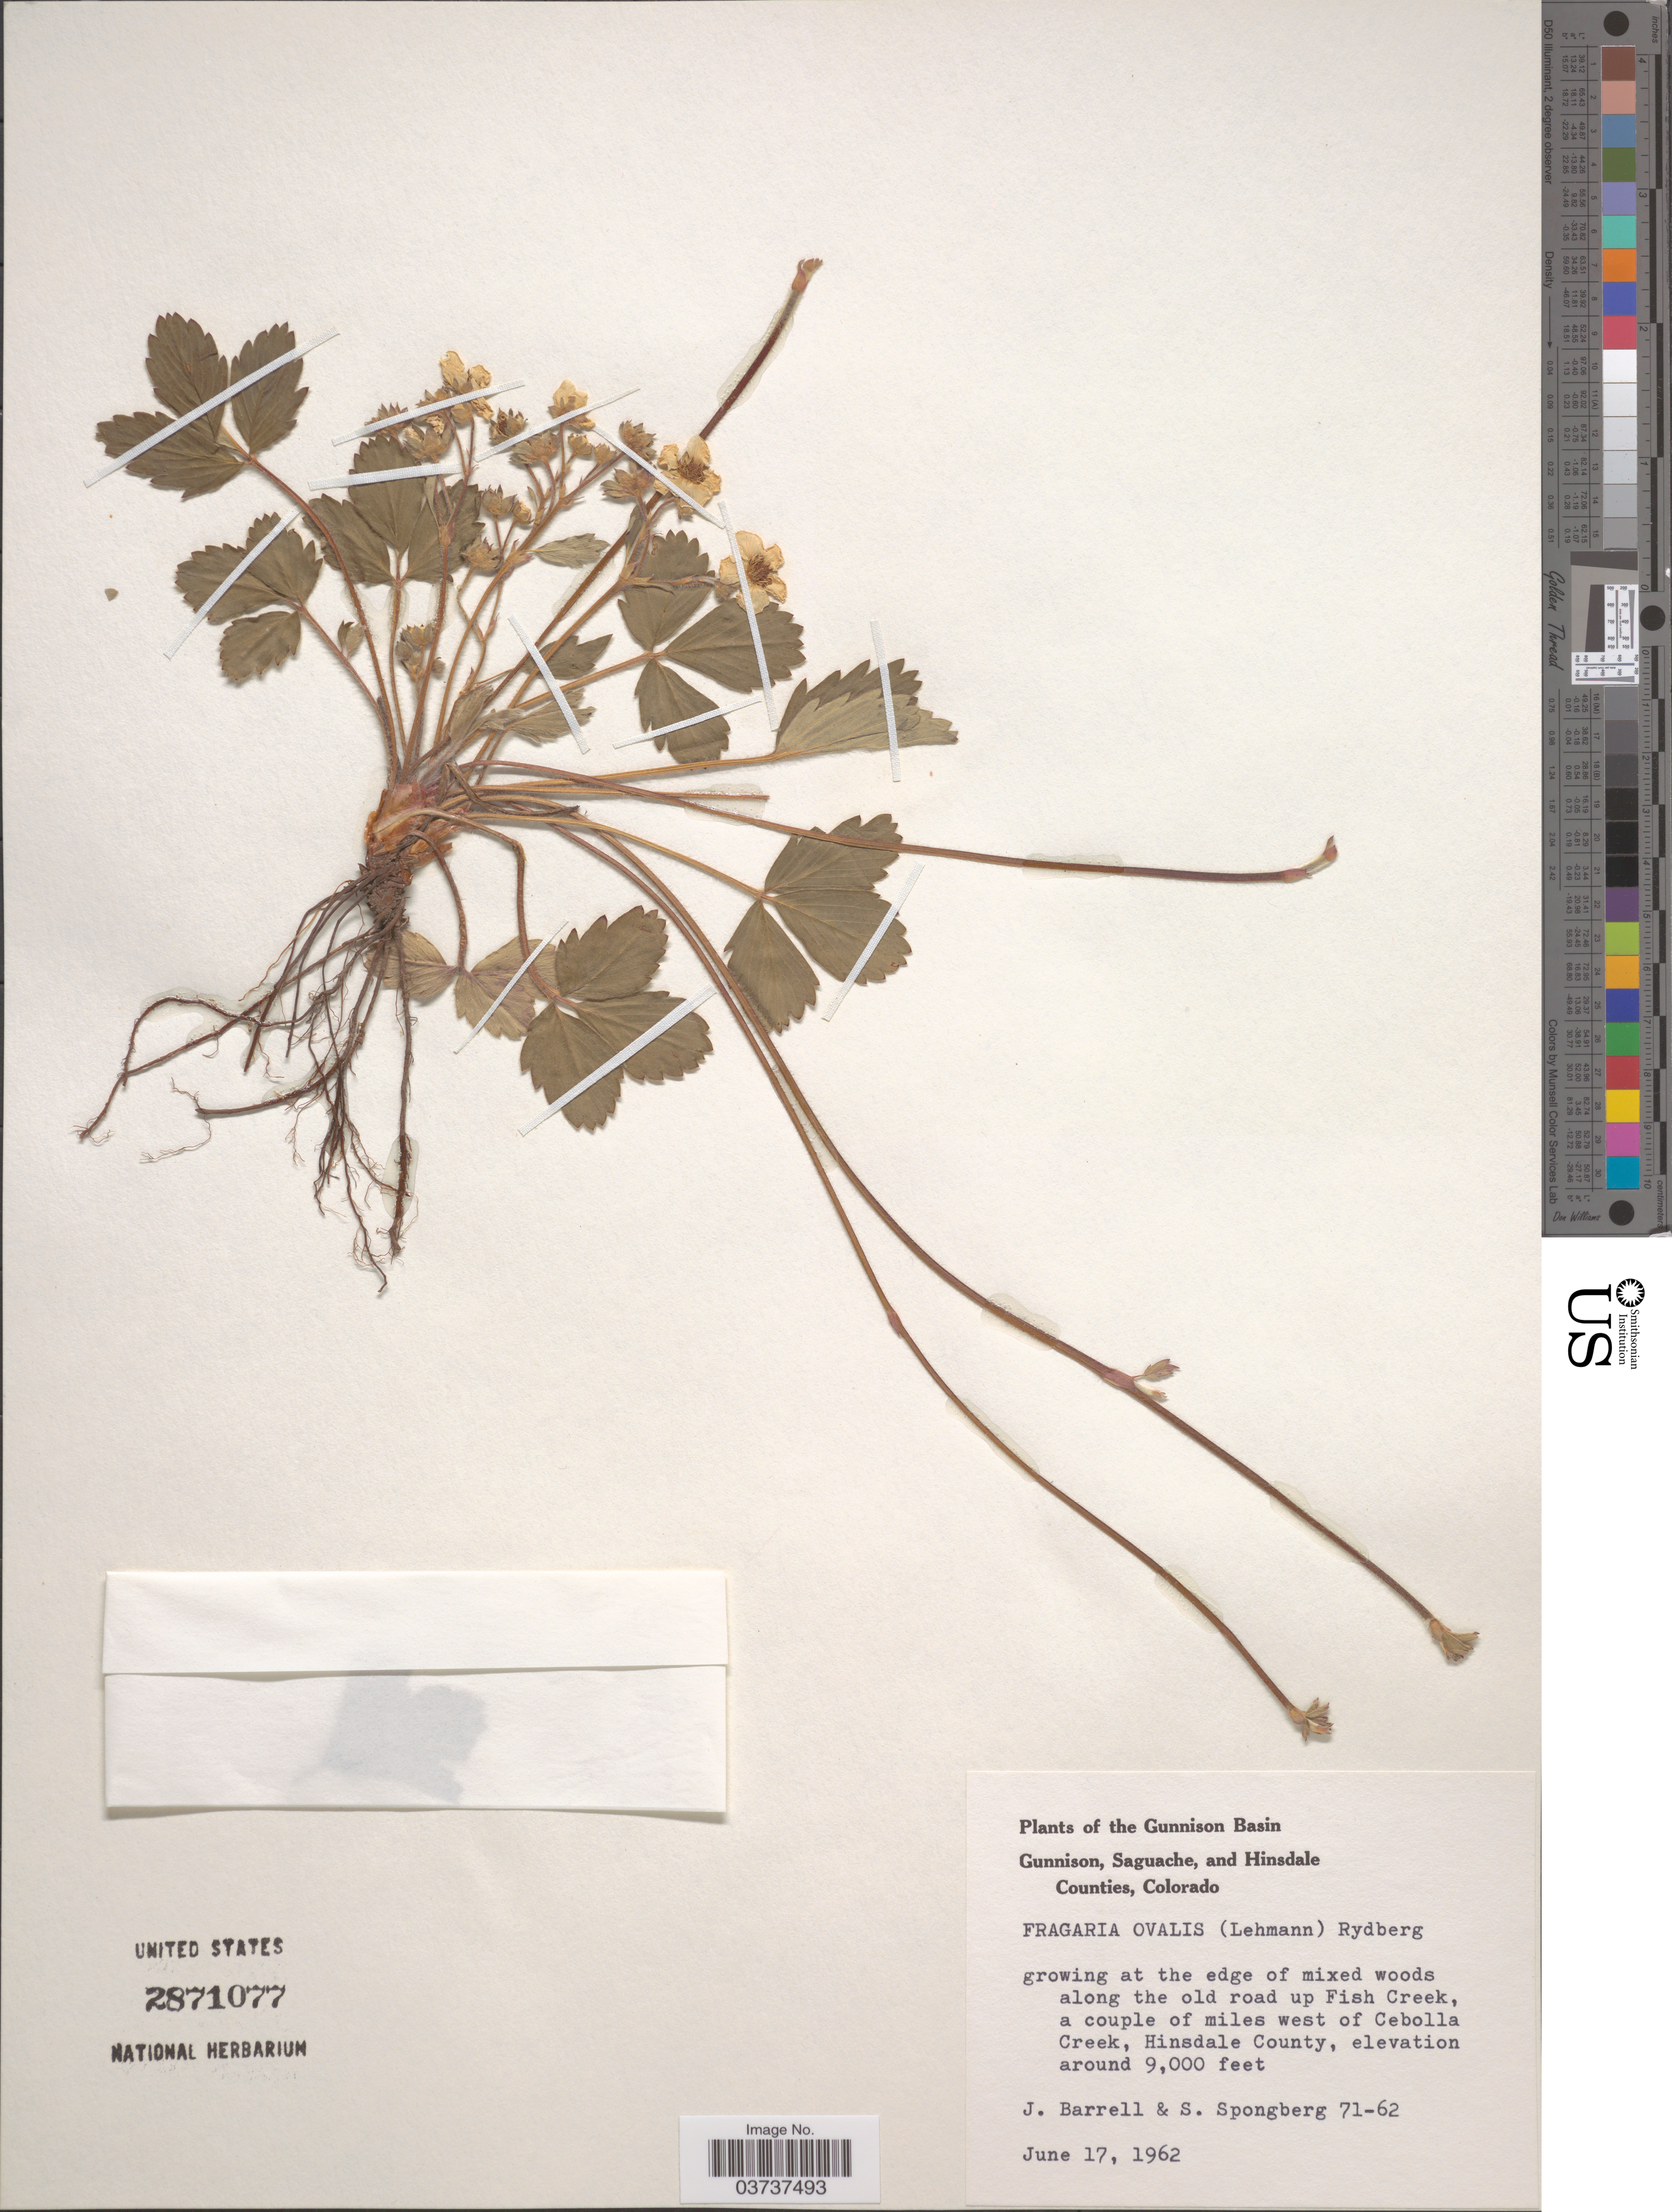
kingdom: Plantae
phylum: Tracheophyta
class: Magnoliopsida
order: Rosales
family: Rosaceae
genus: Fragaria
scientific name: Fragaria virginiana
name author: Mill.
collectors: J. Barrell & S. A.Spongberg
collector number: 71-62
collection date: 1962-06-17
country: United States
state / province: Colorado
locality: The Gunnison Basin. At the edge of mixed woods along the old road up Fish Creek, a couple of miles west of Cebolla Creek, Hinsdale County.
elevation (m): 2743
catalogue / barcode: US 2871077